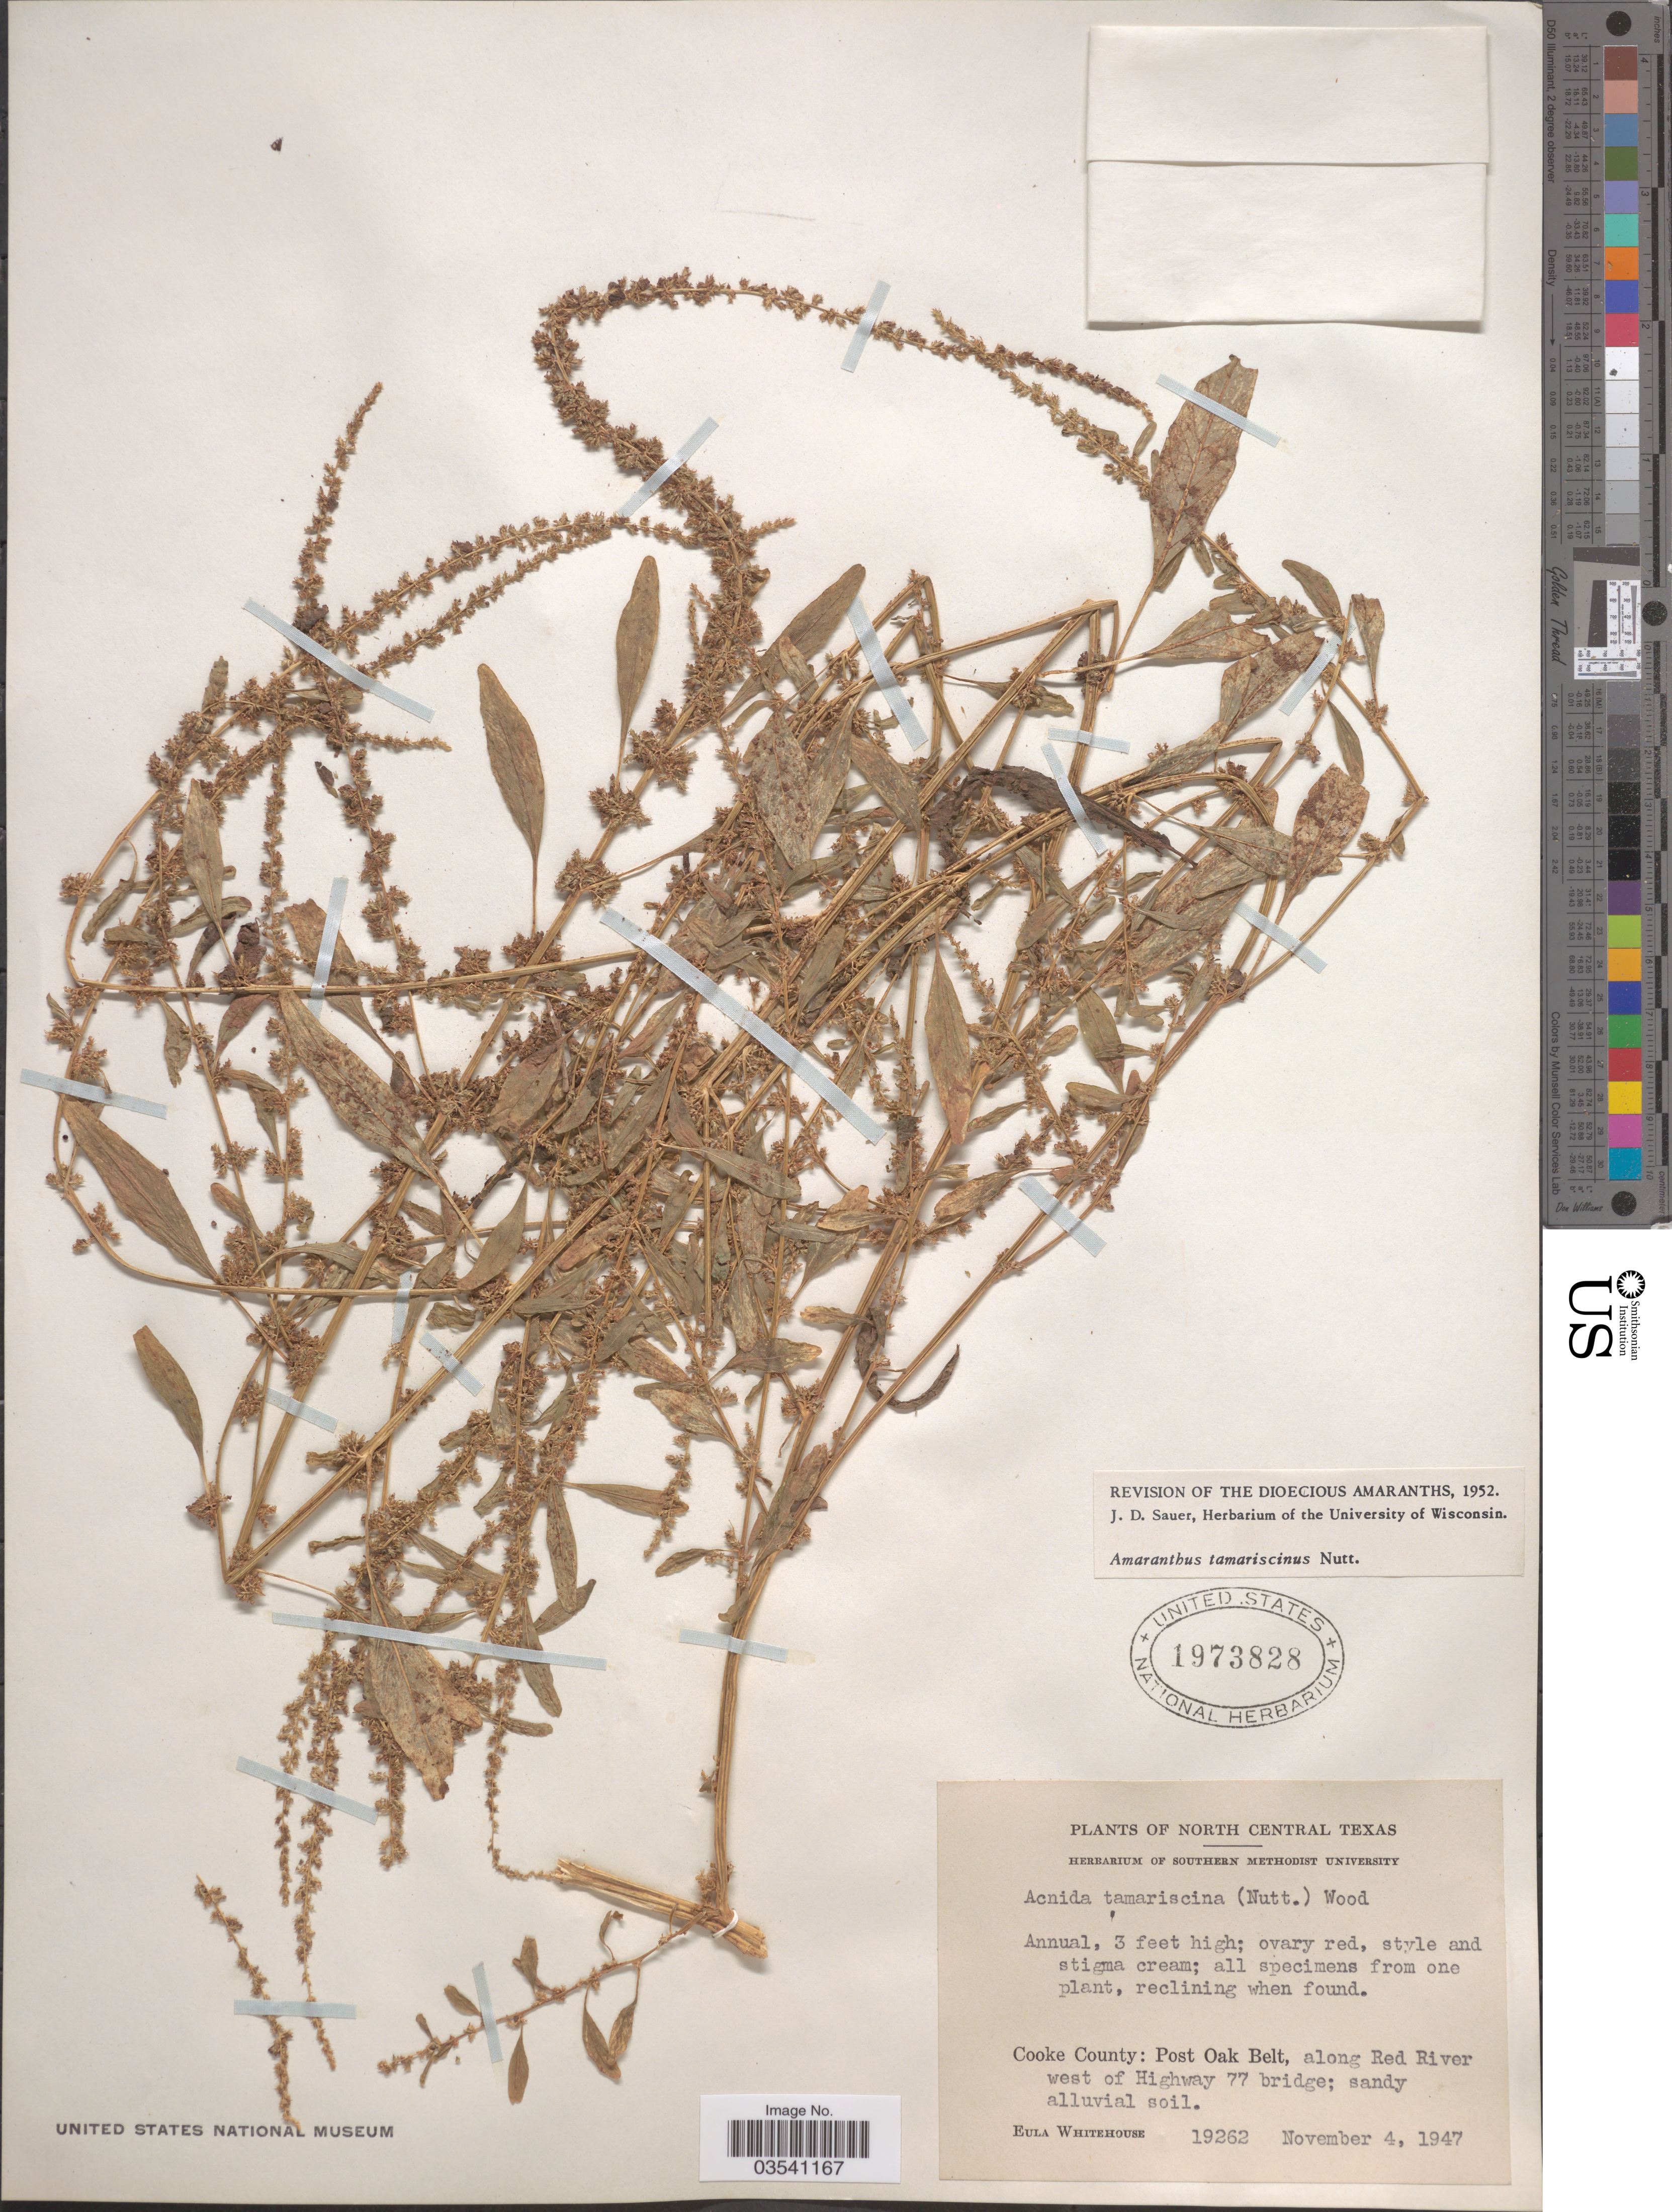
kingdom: Plantae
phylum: Tracheophyta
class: Magnoliopsida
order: Caryophyllales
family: Amaranthaceae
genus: Amaranthus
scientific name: Amaranthus tamariscinus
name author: Nutt.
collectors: E. Whitehouse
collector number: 19262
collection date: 1947-11-04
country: United States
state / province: Texas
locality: North Central Texas. Cooke County: Post Oak Belt, along Red River west of Highway 77 bridge.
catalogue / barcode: US 1973828